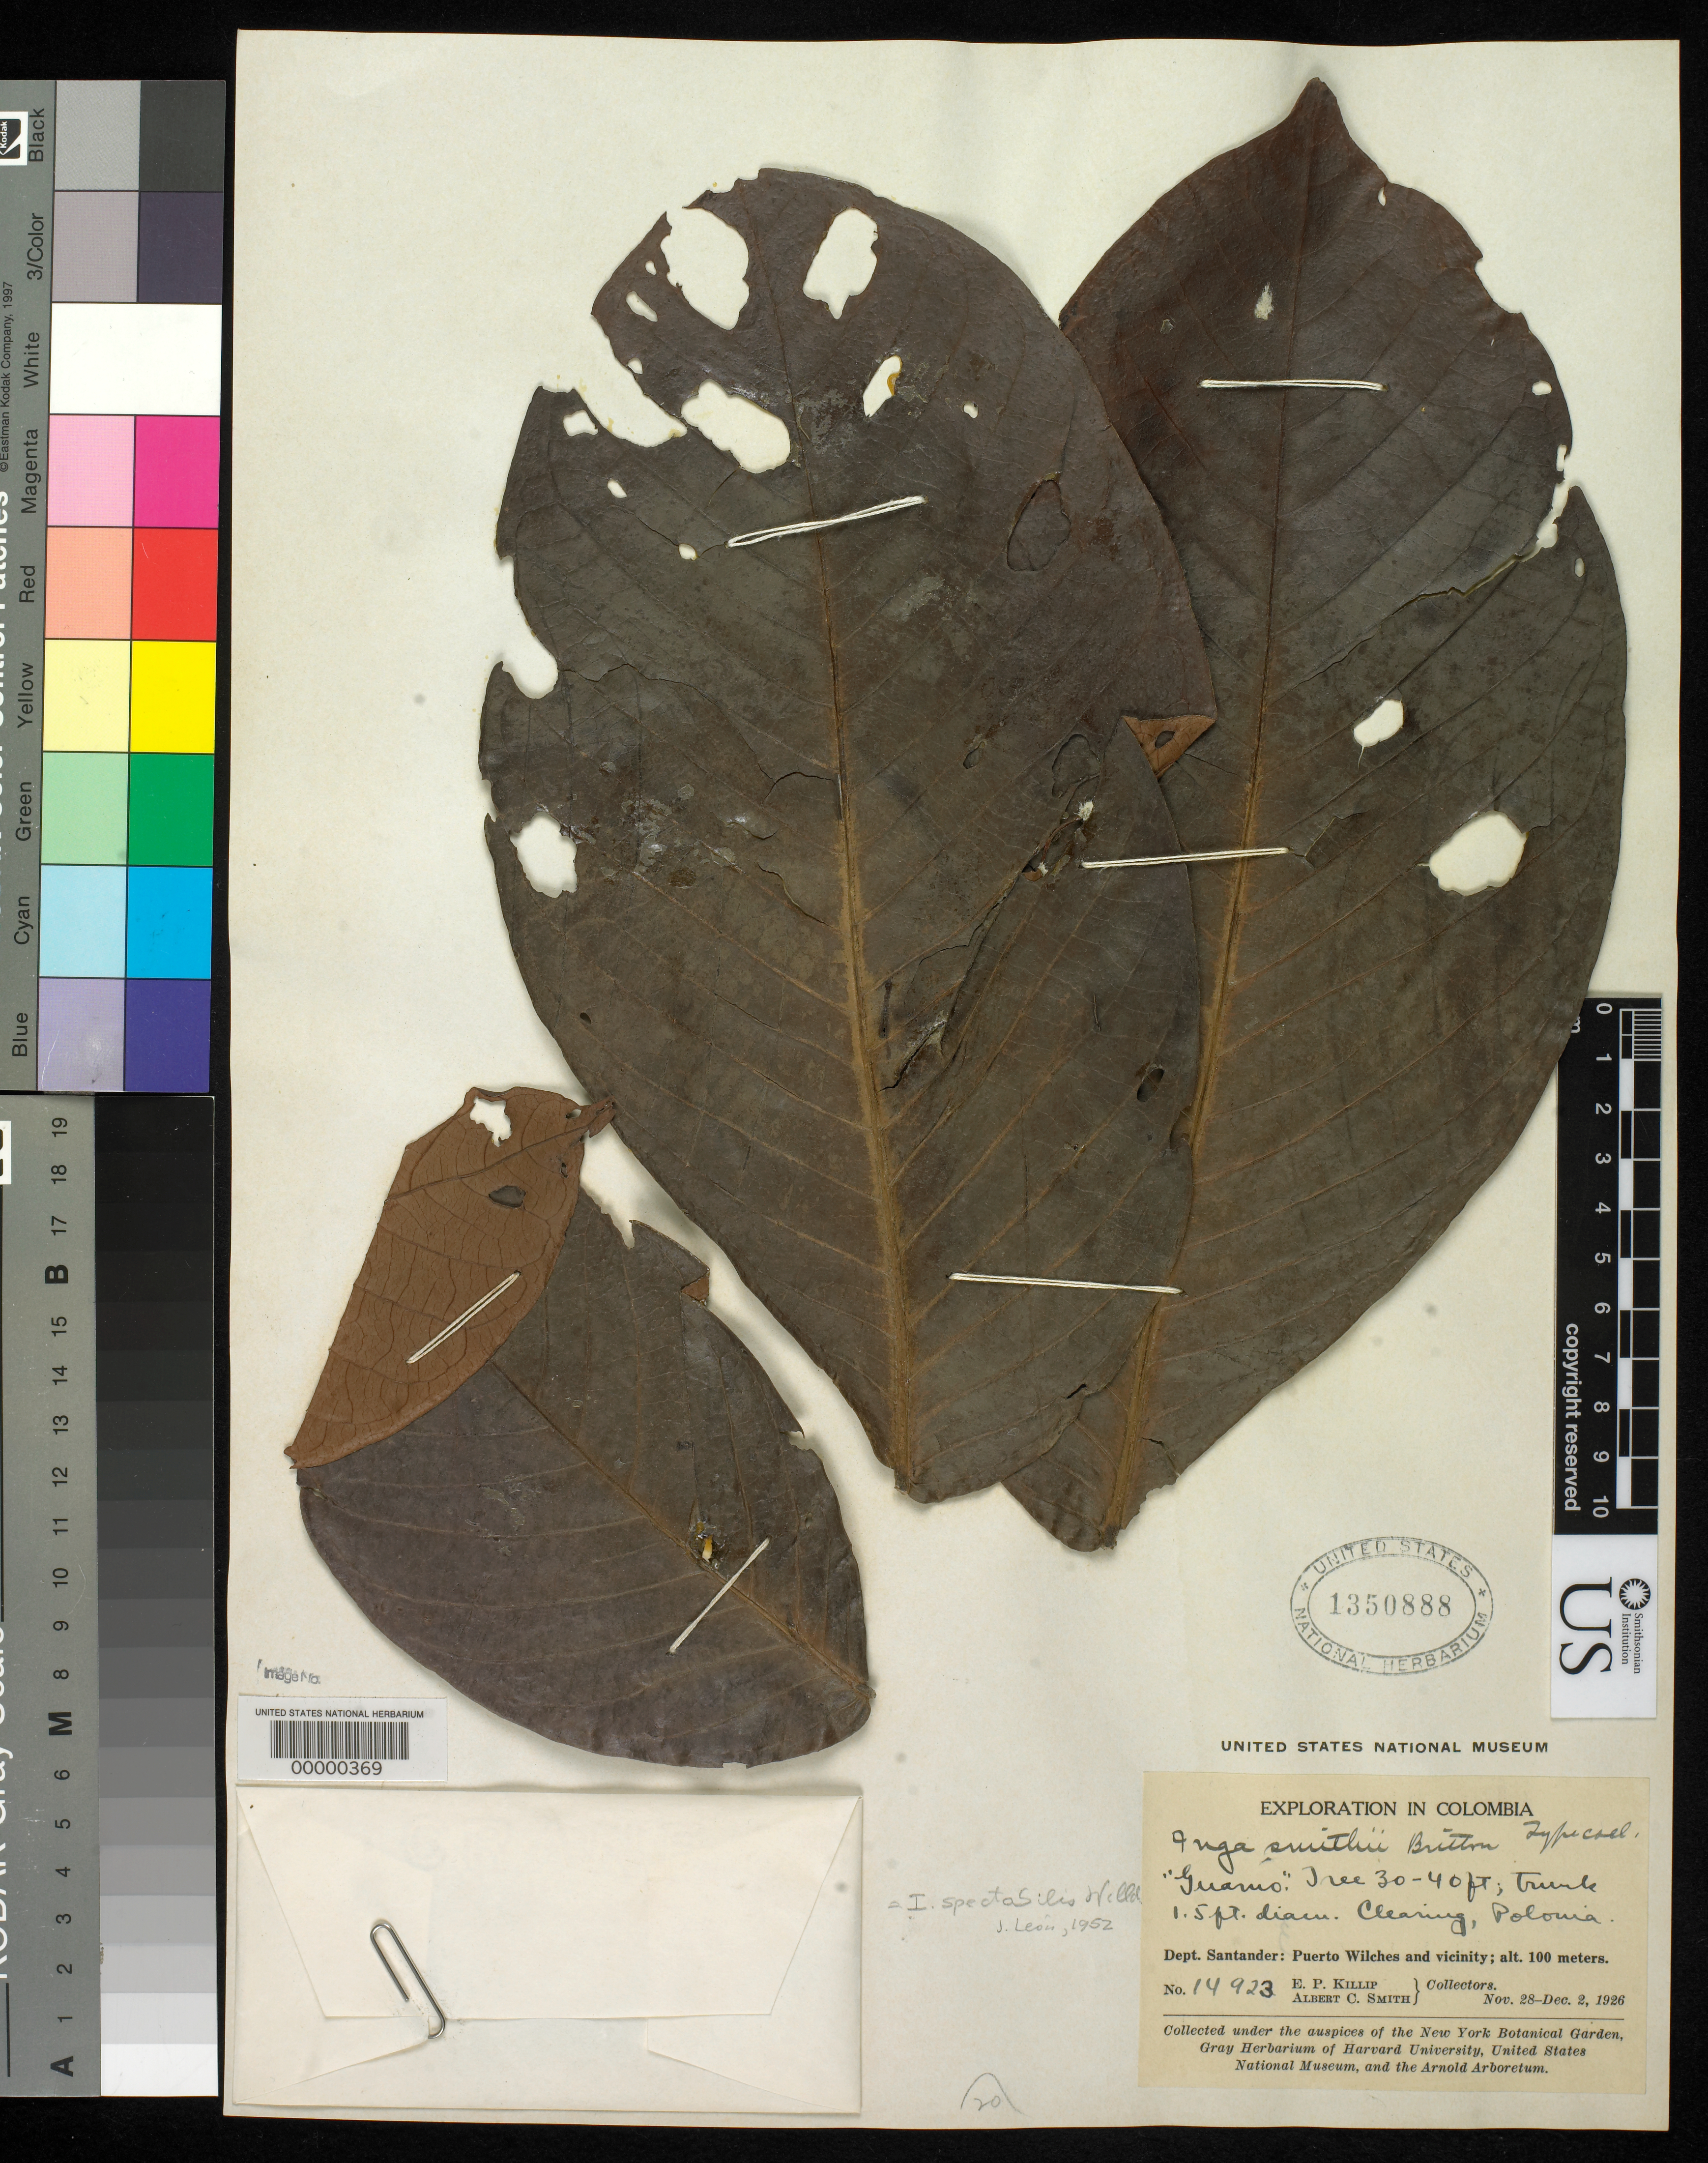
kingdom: Plantae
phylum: Tracheophyta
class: Magnoliopsida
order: Fabales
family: Fabaceae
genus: Inga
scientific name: Inga smithii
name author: Britton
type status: Isotype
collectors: E. P. Killip & A. C. Smith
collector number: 14923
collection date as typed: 28 Nov 1926 to 02 Dec 1926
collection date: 1926-11-28/1926-12-02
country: Colombia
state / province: Santander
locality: Near Puerto Wilches.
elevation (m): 100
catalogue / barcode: US 1350888